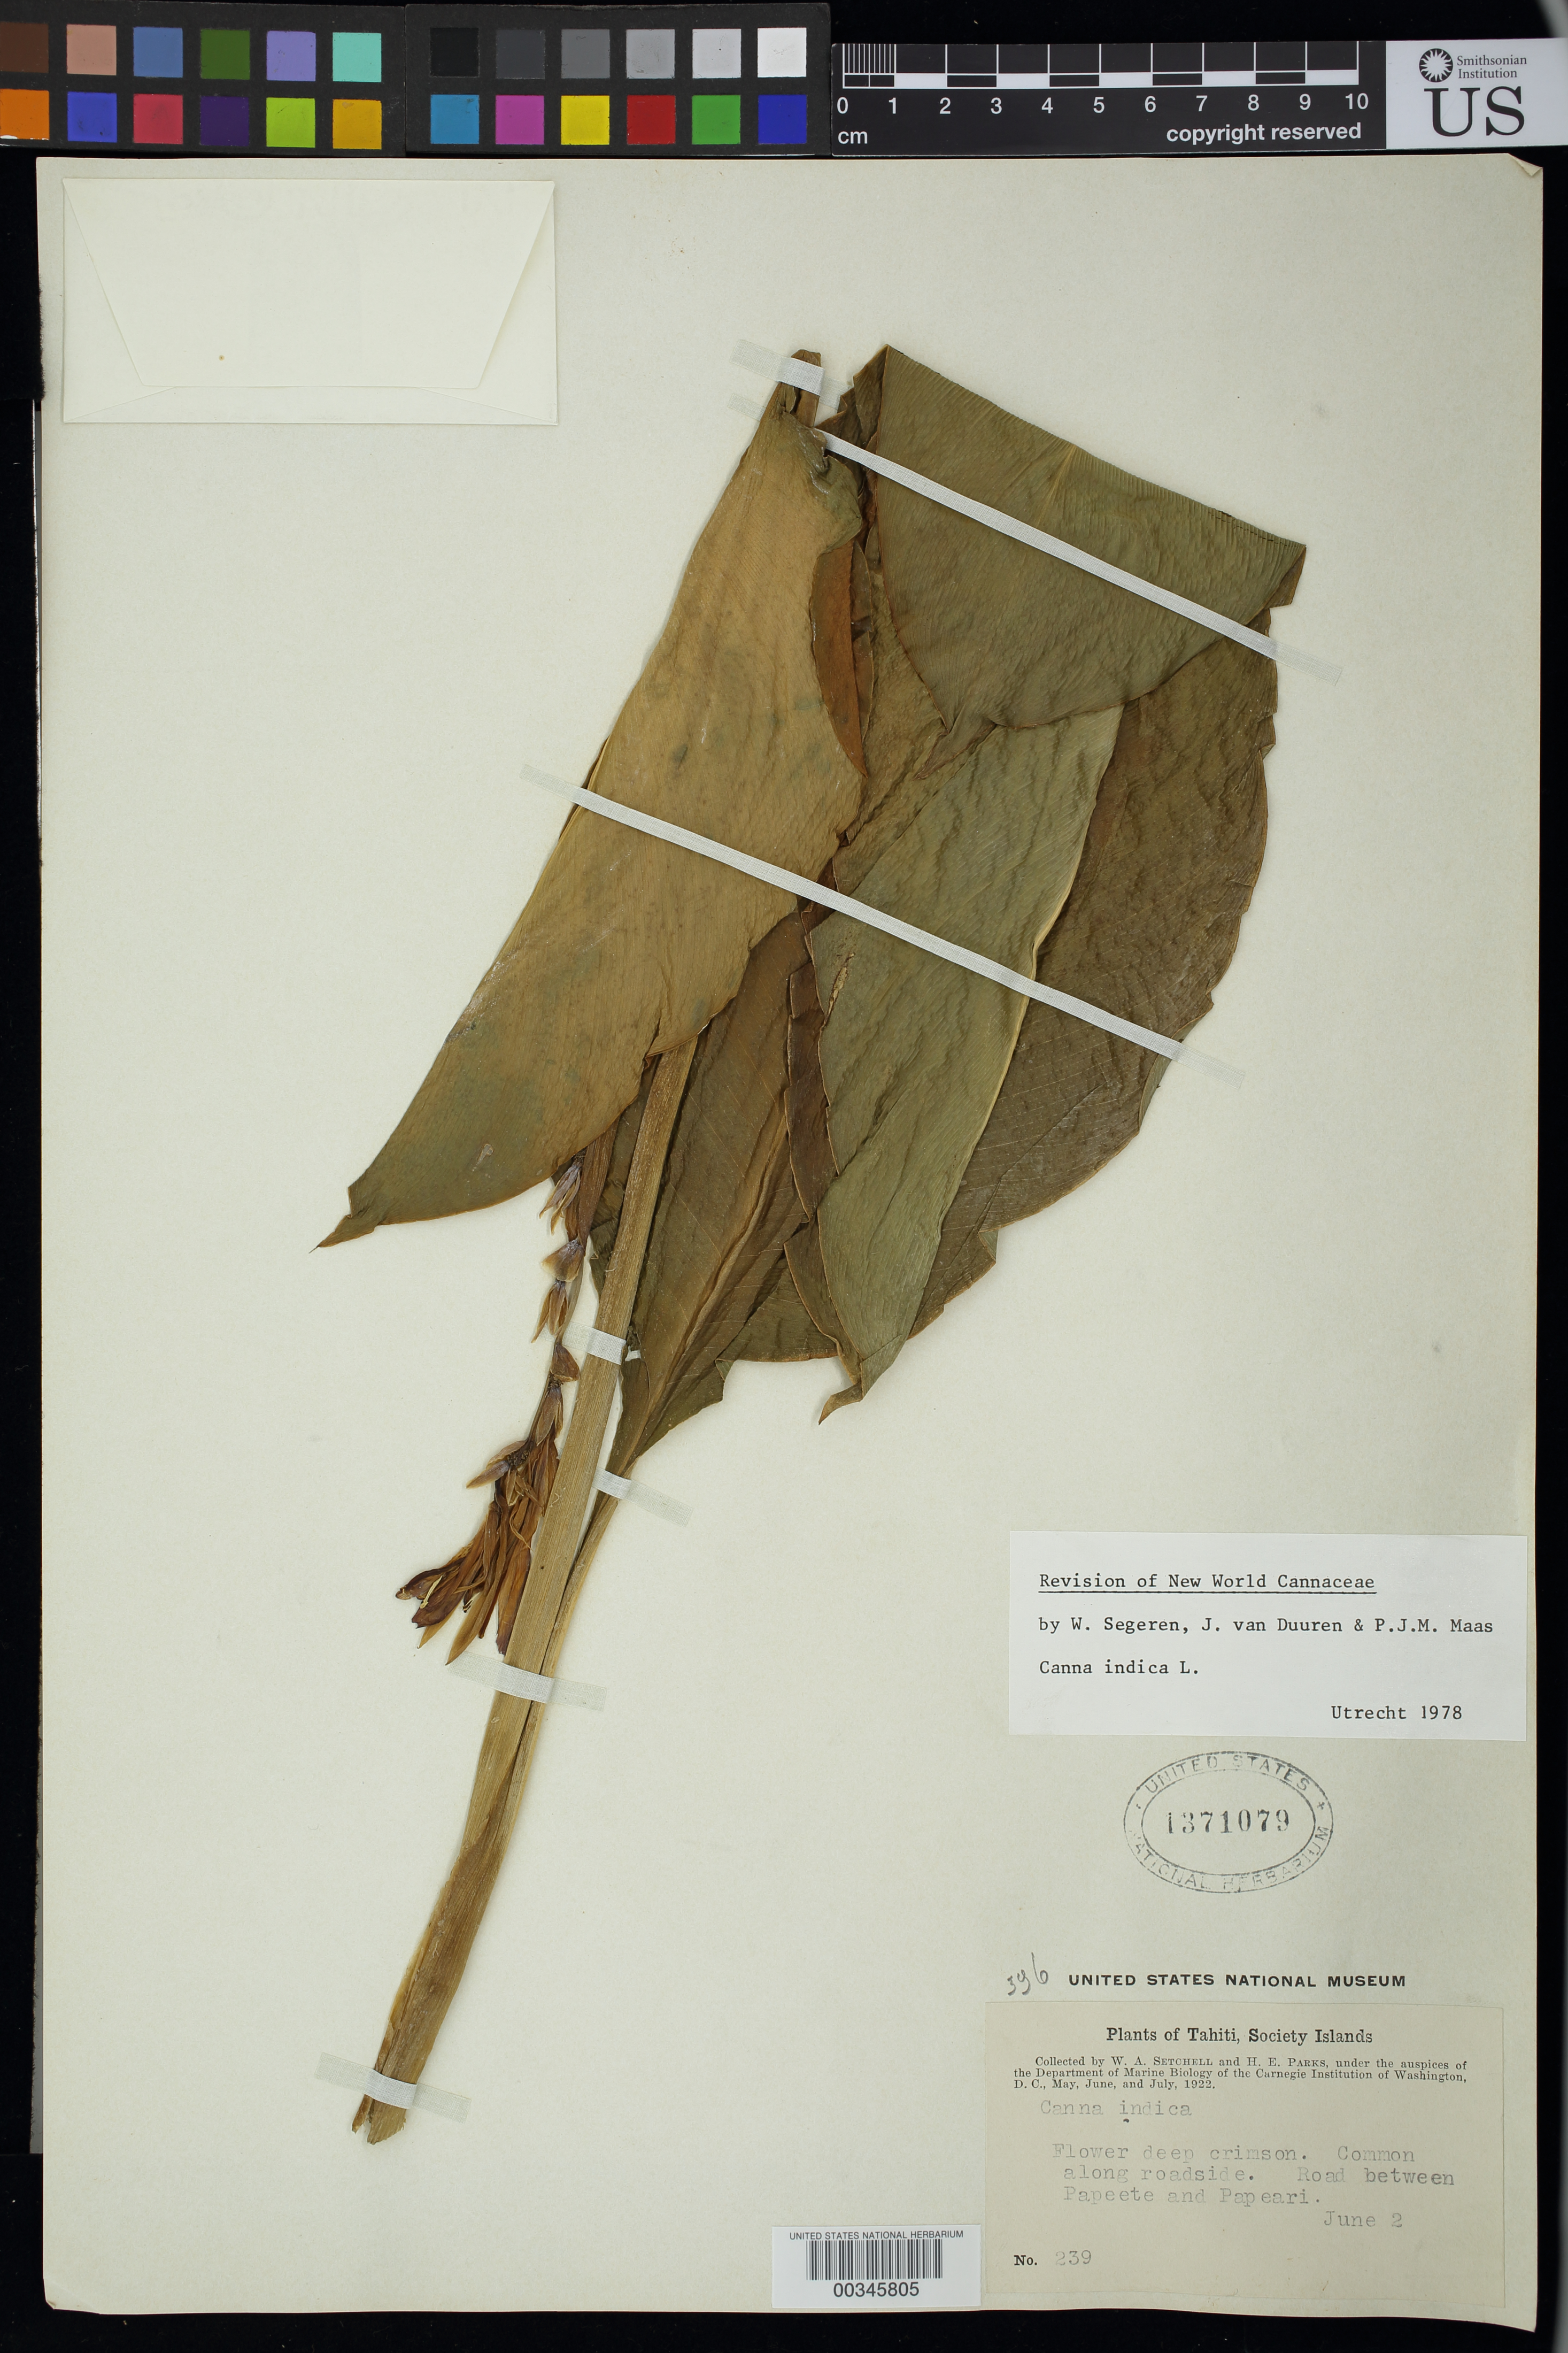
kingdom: Plantae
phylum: Tracheophyta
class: Liliopsida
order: Zingiberales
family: Cannaceae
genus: Canna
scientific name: Canna indica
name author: L.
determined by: Segeren, W.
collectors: W. Setchell & H. E. Parks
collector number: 239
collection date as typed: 02 Jun 1922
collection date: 1922-06-02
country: French Polynesia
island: Tahiti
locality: Road between papeete and papeari [Society Is.]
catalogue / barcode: US 1371079